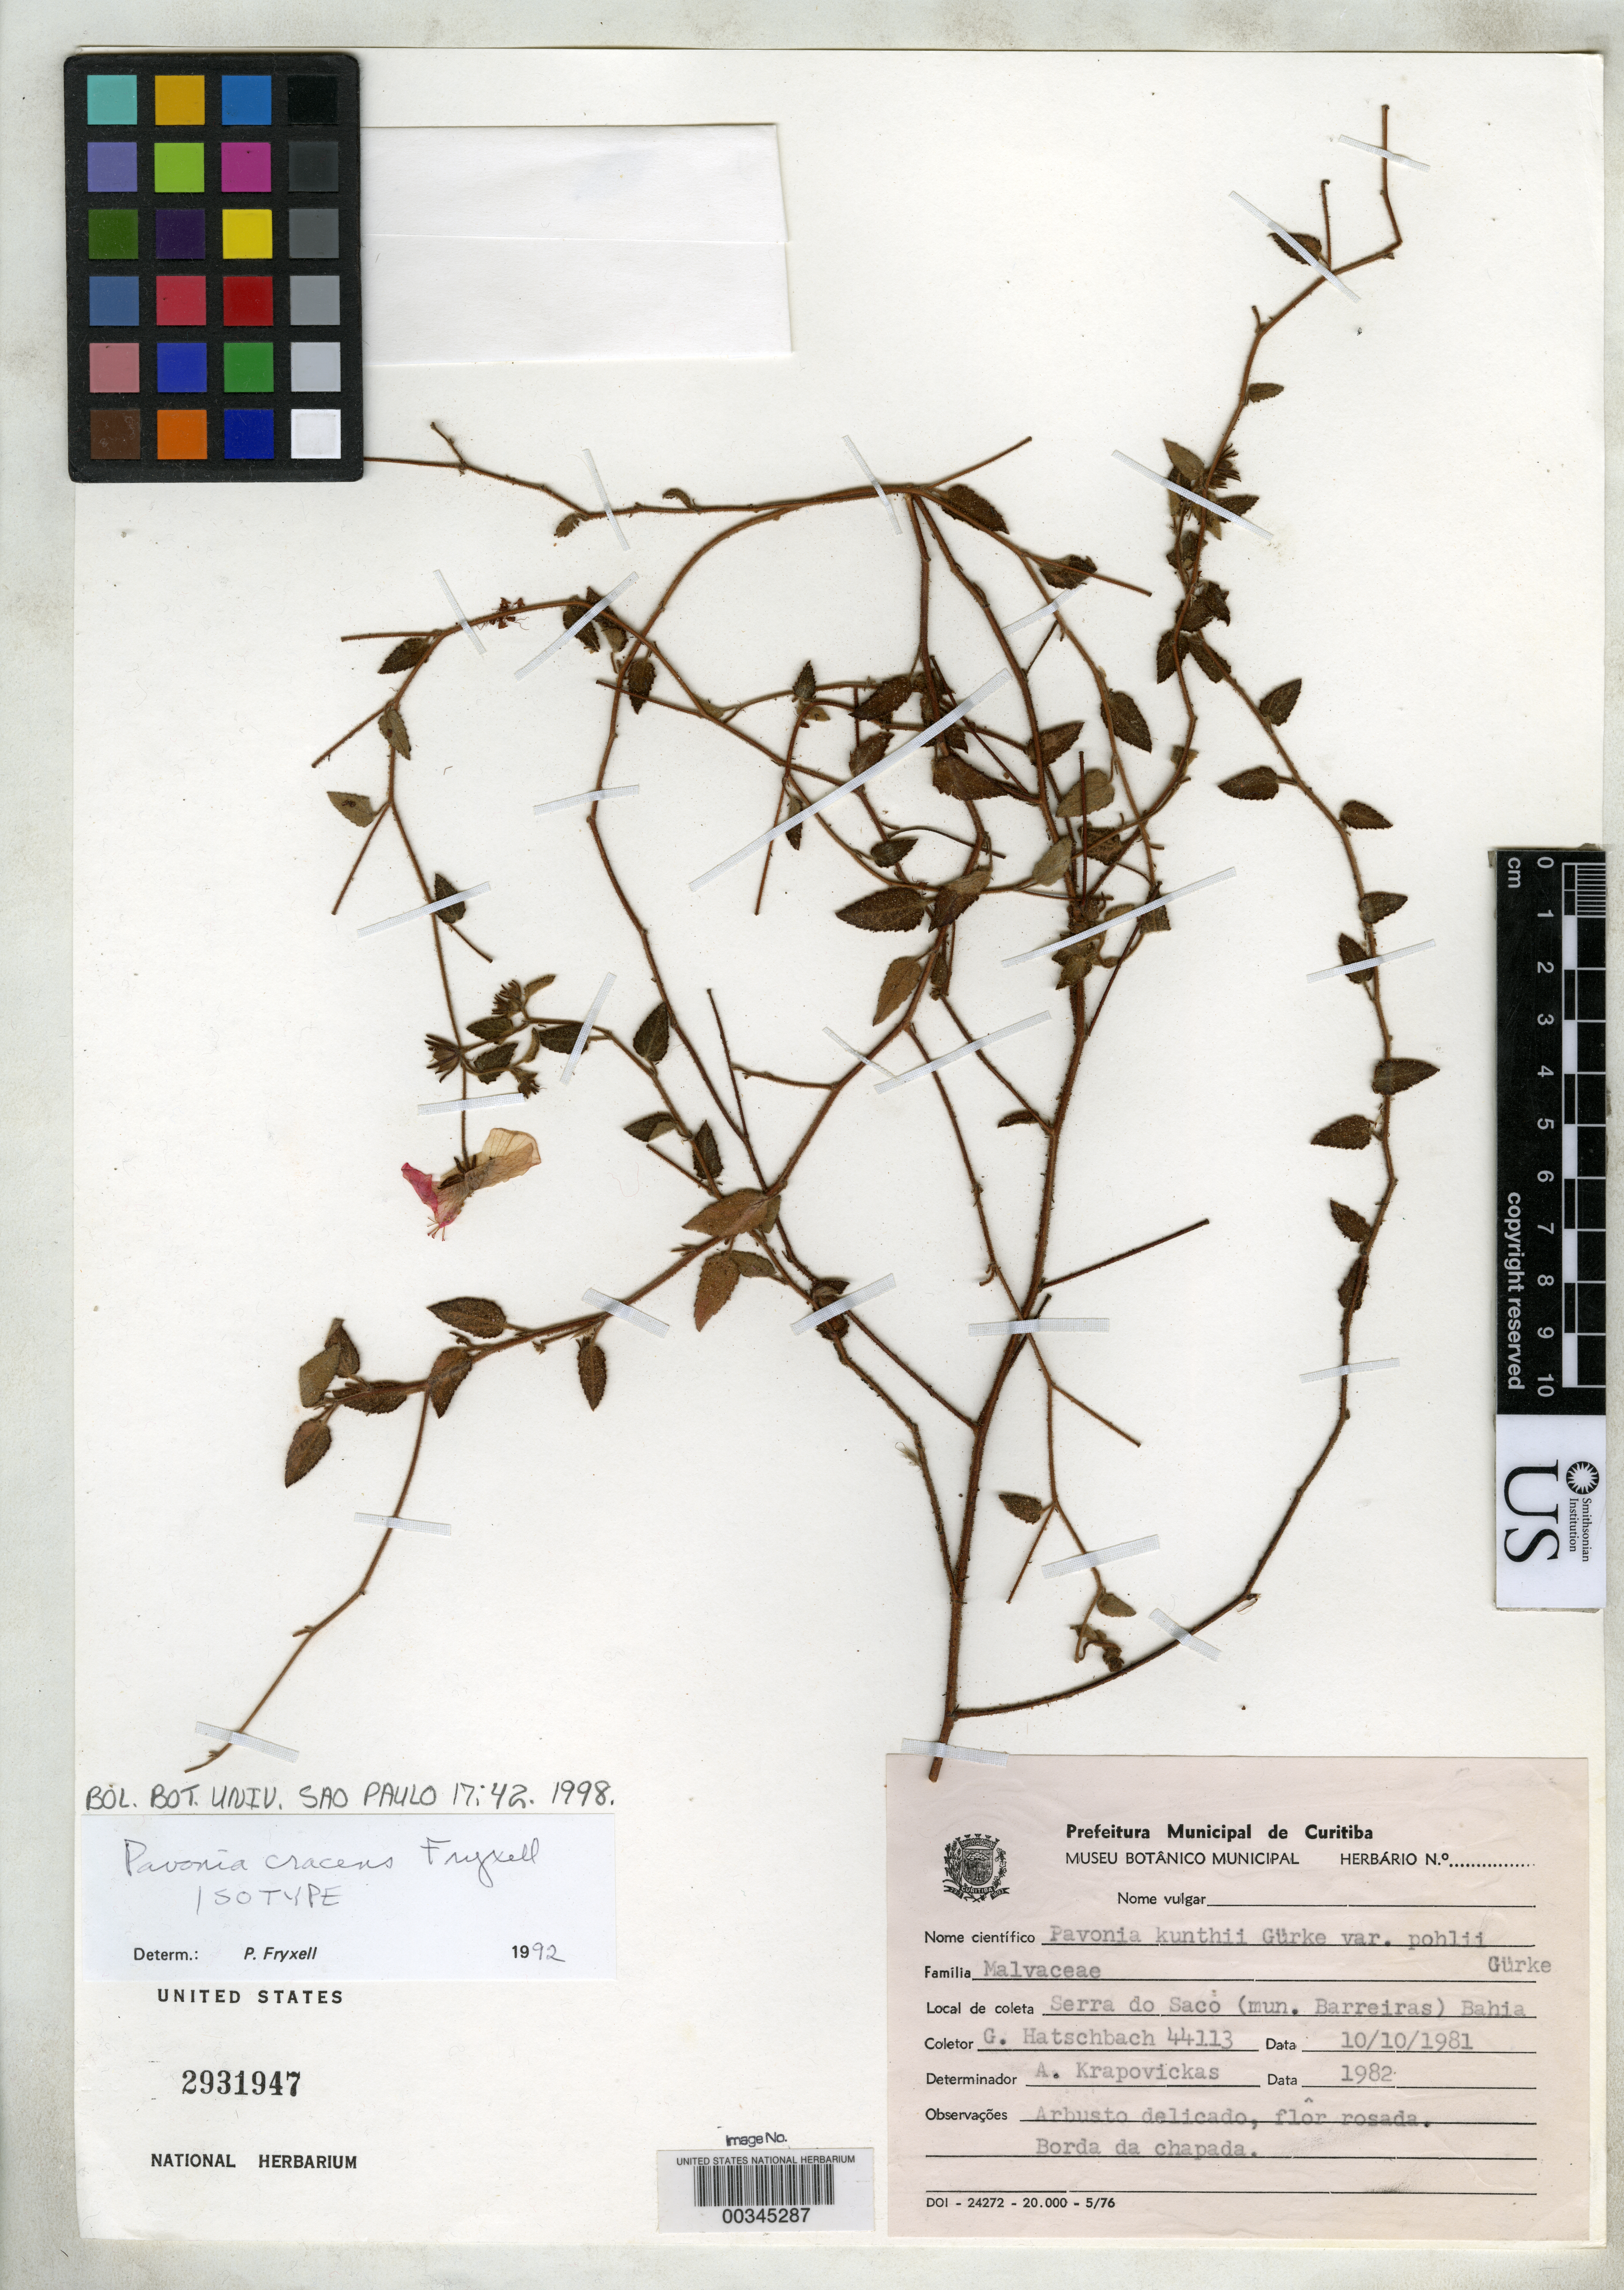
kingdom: Plantae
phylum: Tracheophyta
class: Magnoliopsida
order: Malvales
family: Malvaceae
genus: Pavonia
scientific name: Pavonia cracens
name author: Fryxell & G.L. Esteves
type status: Isotype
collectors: G. Hatschbach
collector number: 44113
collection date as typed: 10 Oct 1981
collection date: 1981-10-10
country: Brazil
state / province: Bahia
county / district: Barreiras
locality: Serra do Saco.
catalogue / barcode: US 2931947